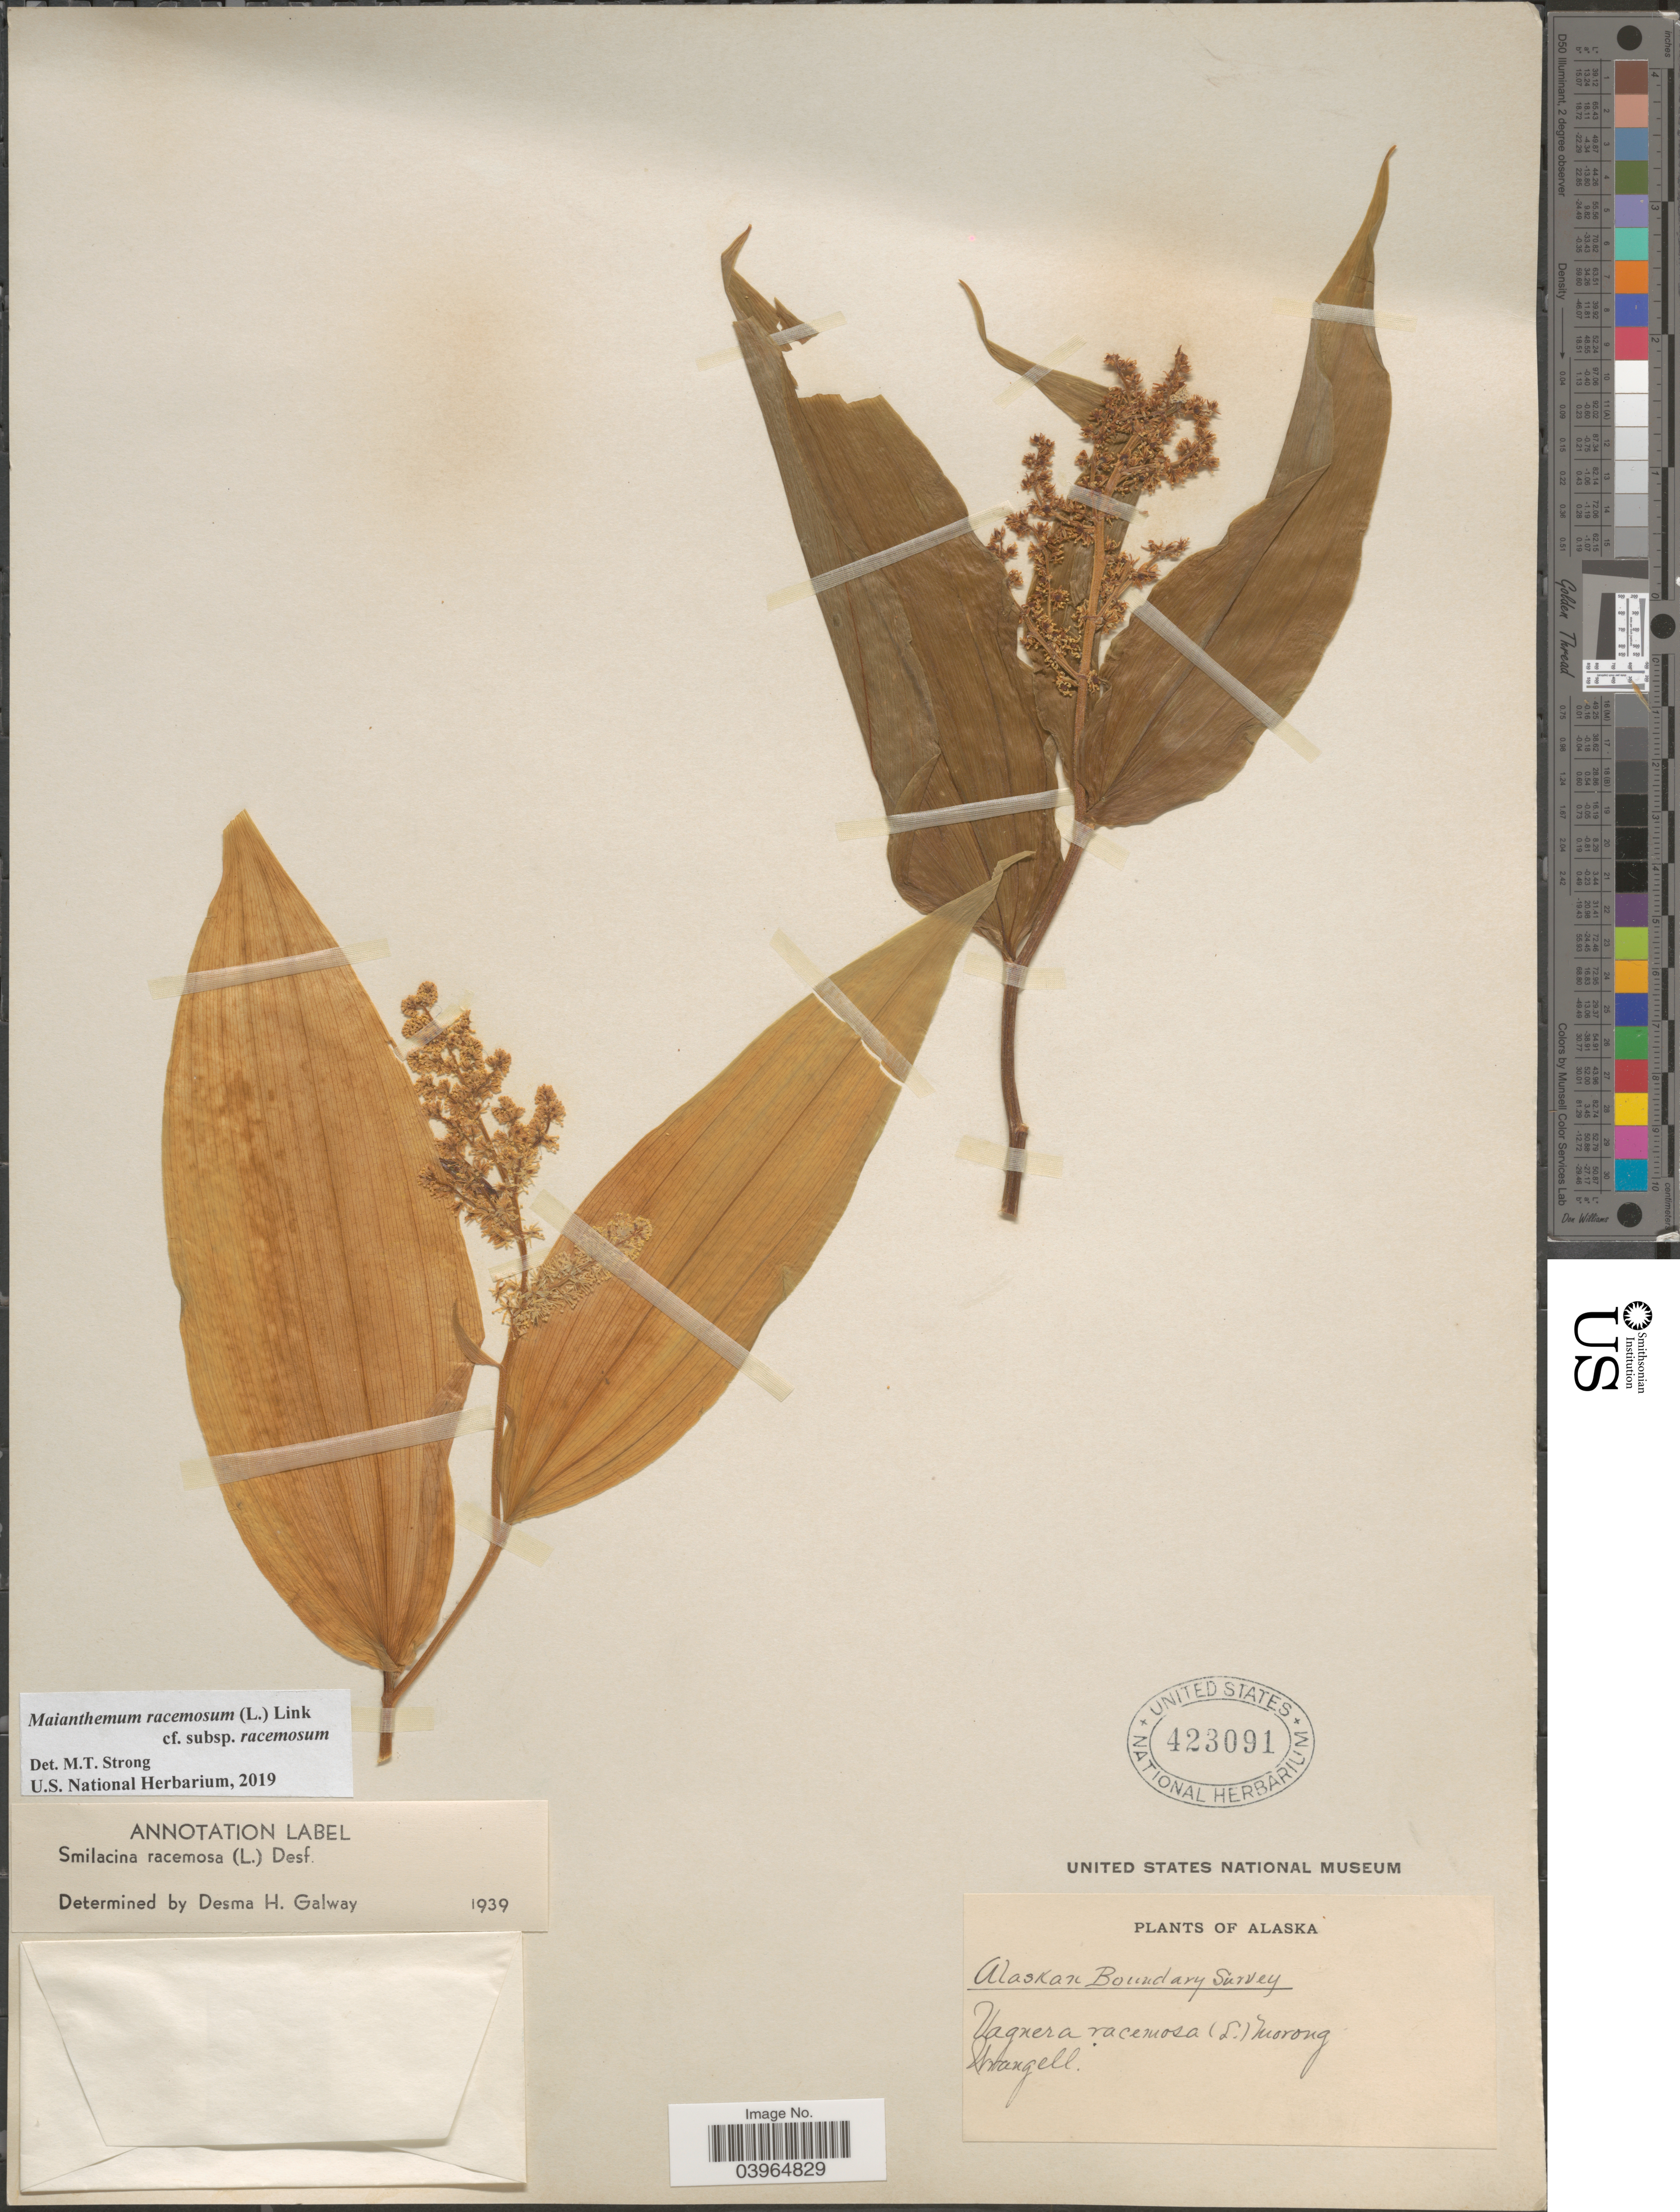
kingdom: Plantae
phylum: Tracheophyta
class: Liliopsida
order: Asparagales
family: Asparagaceae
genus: Maianthemum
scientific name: Maianthemum racemosum subsp. racemosum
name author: (L.) Link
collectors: Wrangell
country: United States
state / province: Alaska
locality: Alaskan Boundary Survey.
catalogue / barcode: US 423091